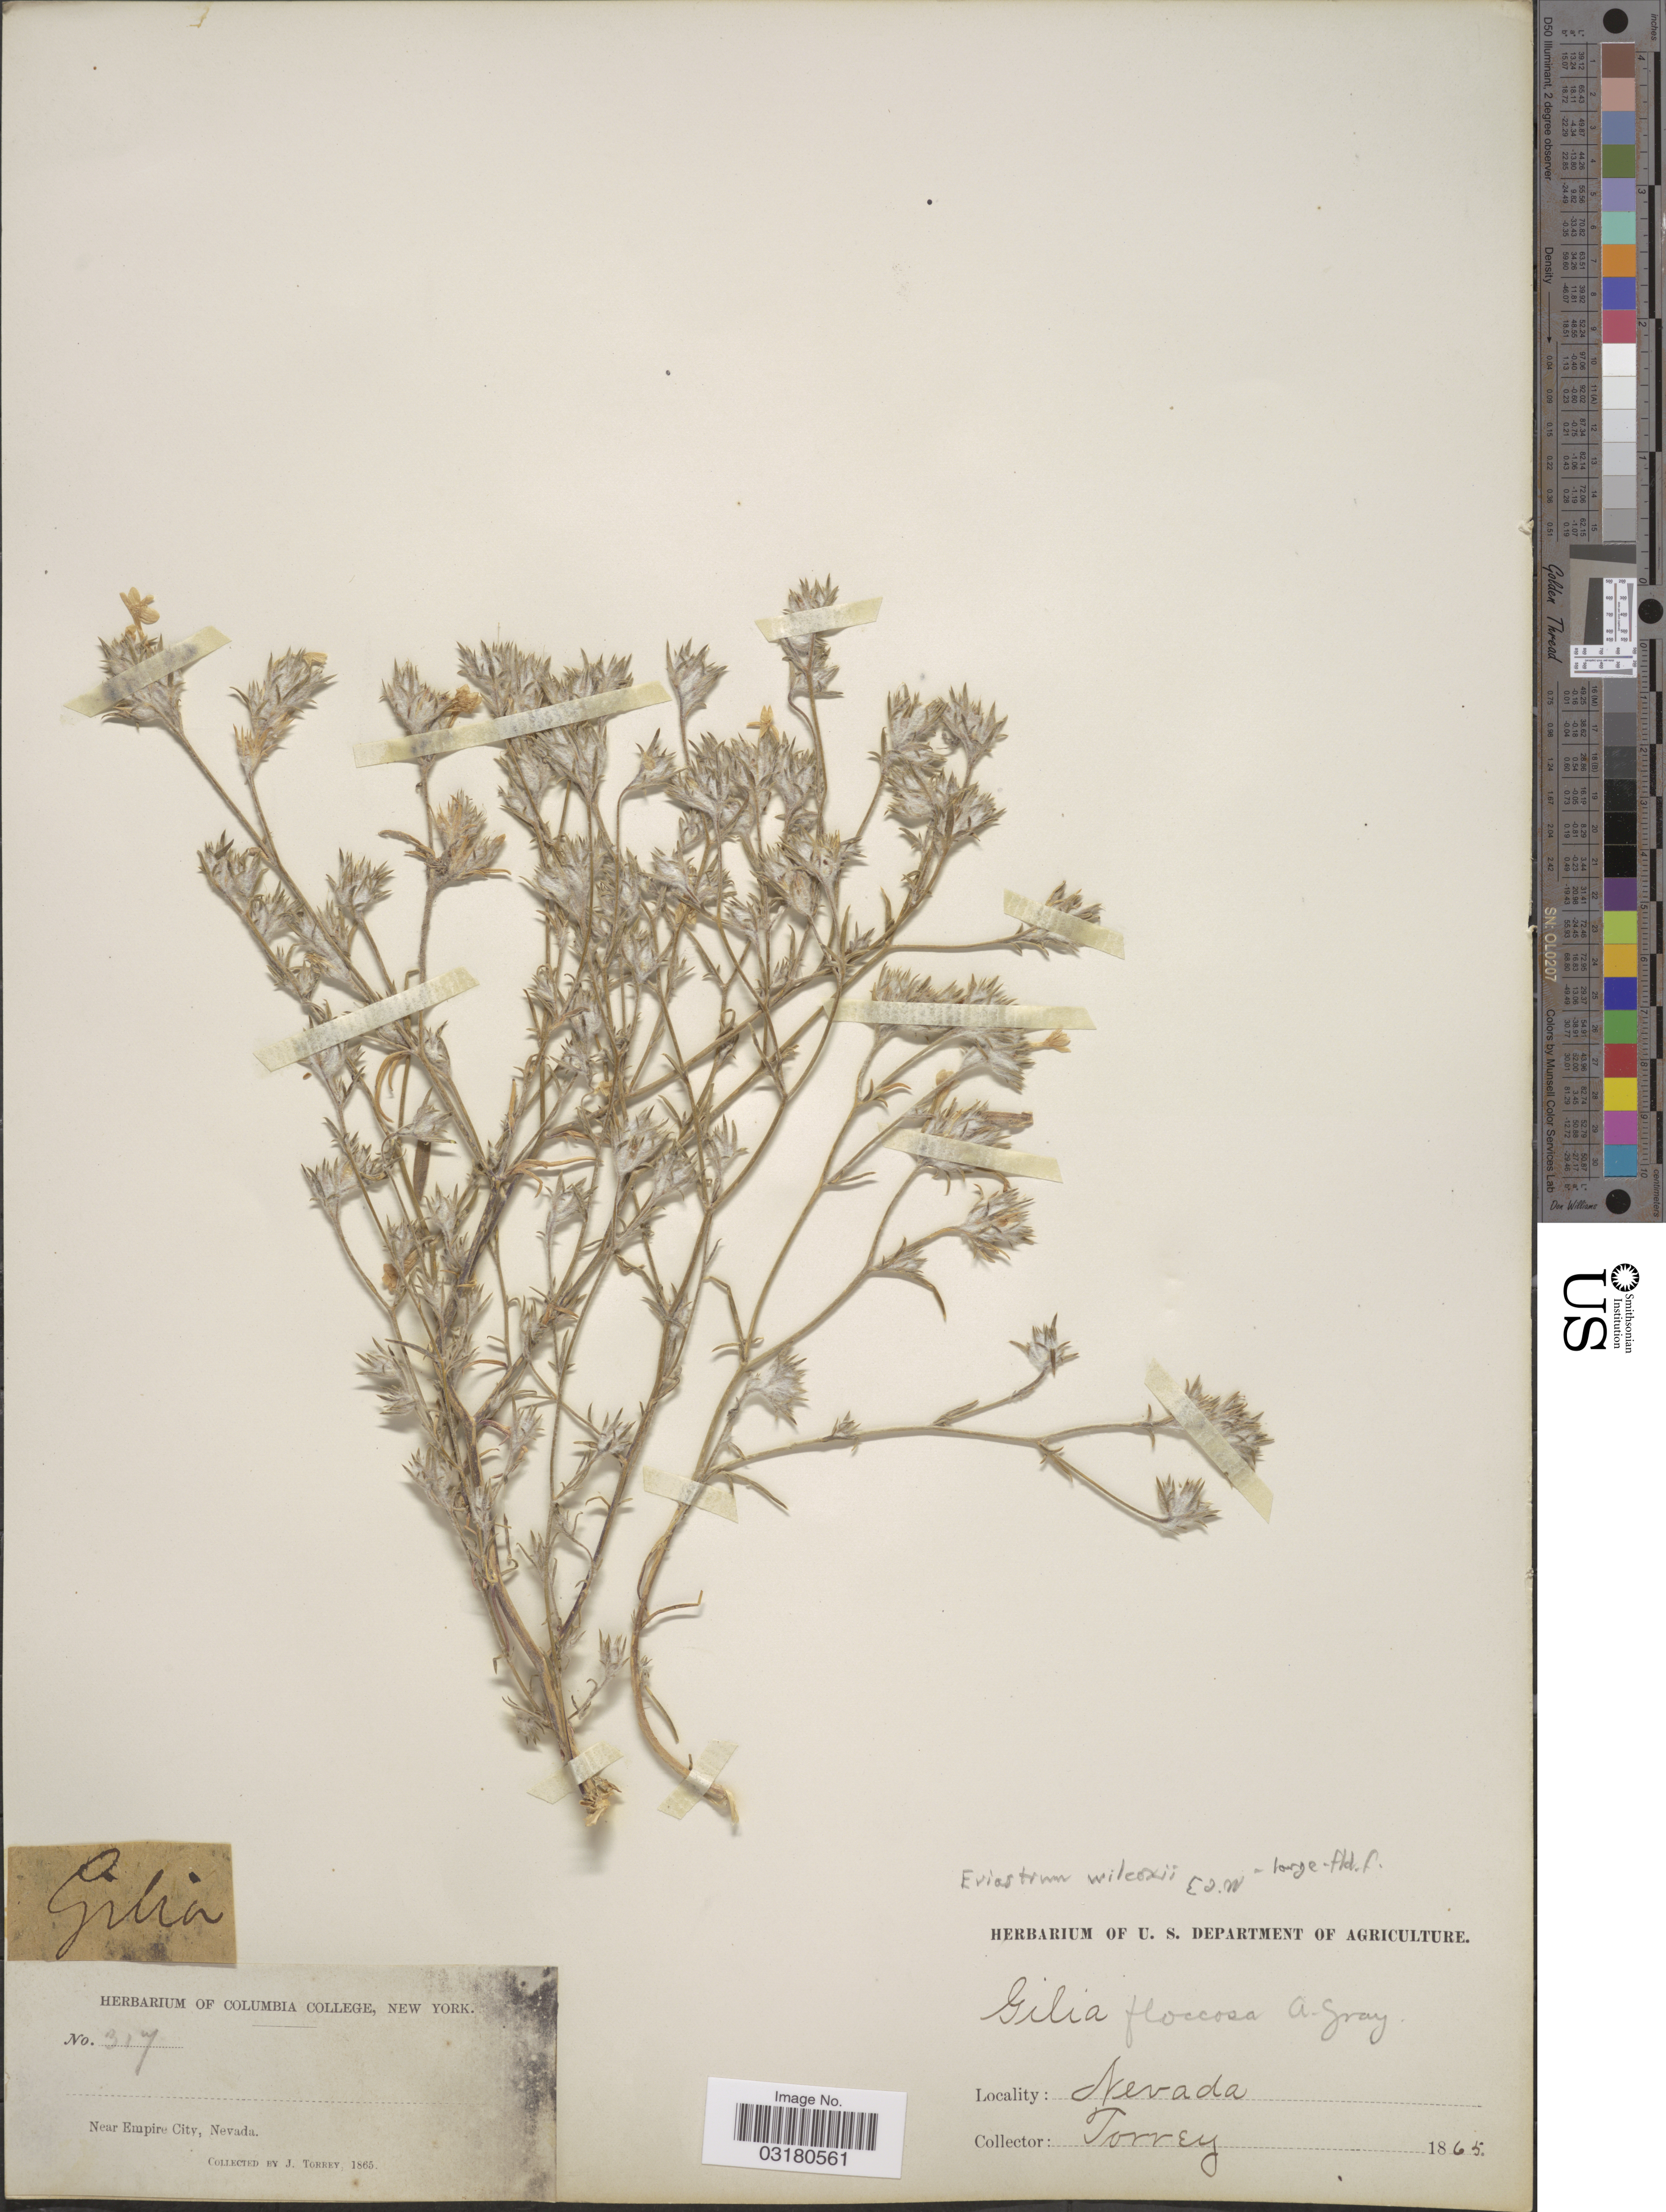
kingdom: Plantae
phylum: Tracheophyta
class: Magnoliopsida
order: Ericales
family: Polemoniaceae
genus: Eriastrum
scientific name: Eriastrum wilcoxii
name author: (A. Nelson) H. Mason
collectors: J. Torrey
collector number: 317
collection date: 1865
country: United States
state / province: Nevada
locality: Near Empire City.